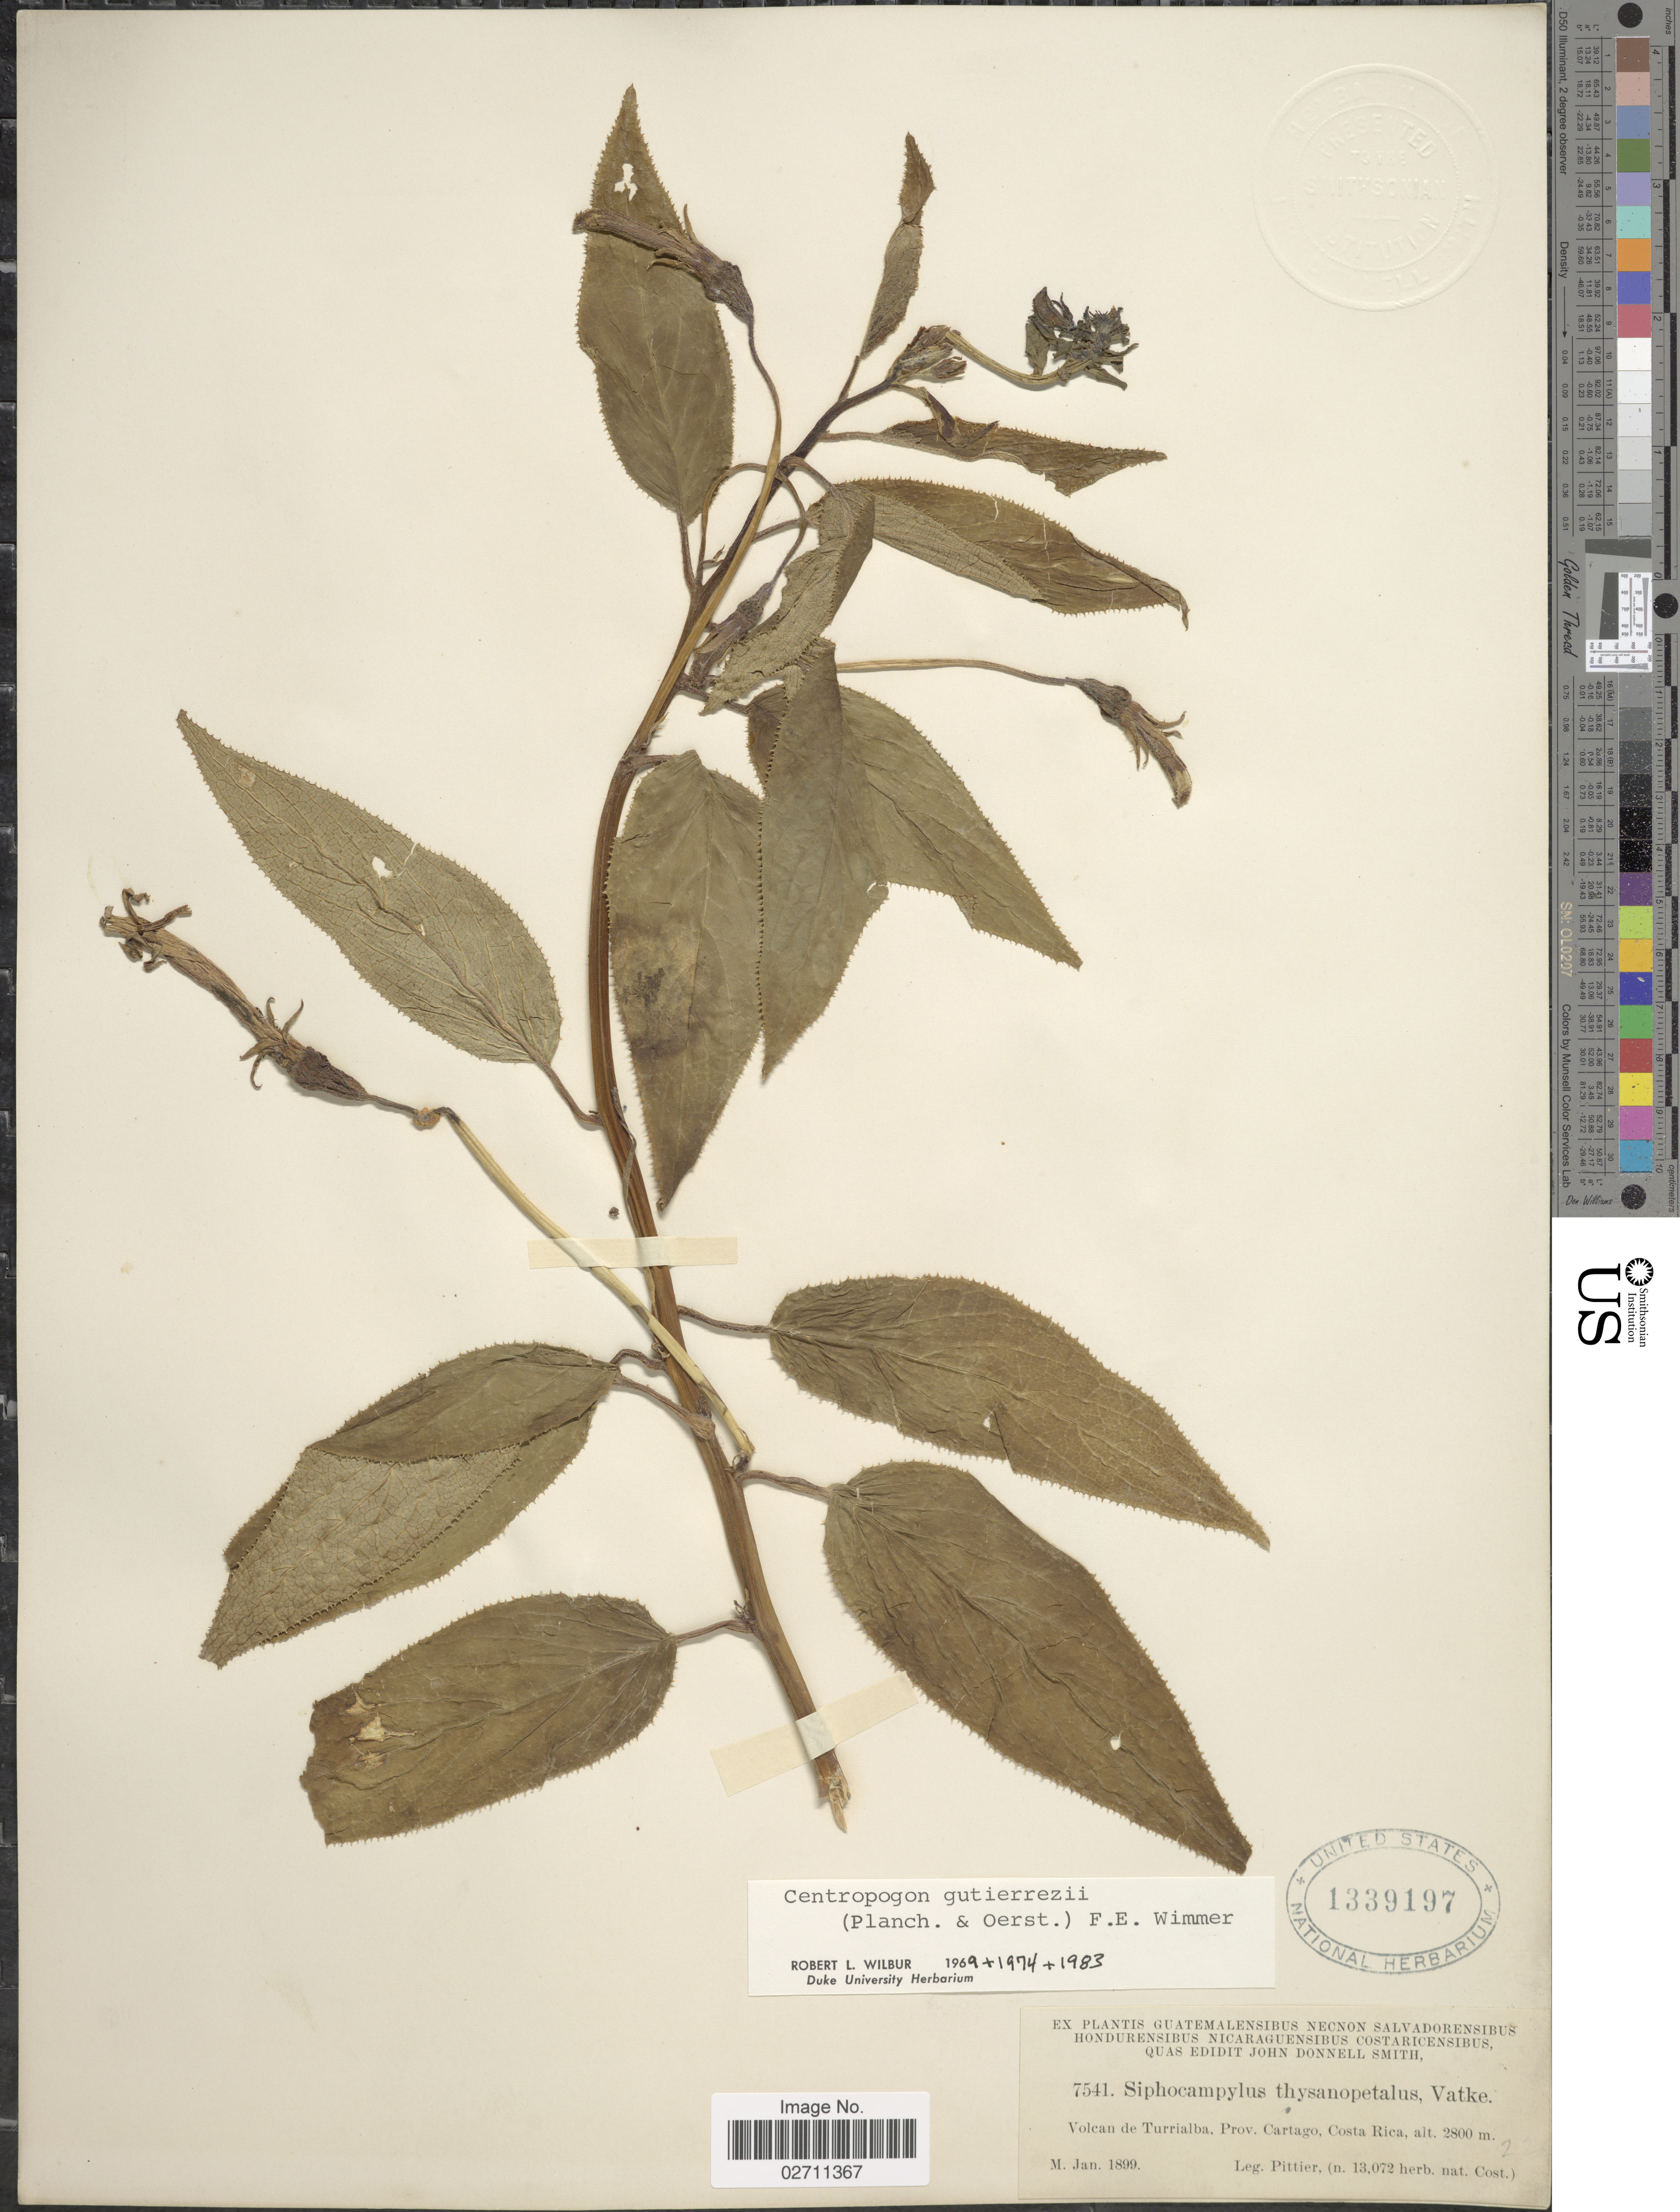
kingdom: Plantae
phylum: Tracheophyta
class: Magnoliopsida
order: Asterales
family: Campanulaceae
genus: Centropogon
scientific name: Centropogon gutierrezii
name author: (Planch. & Oerst.) E. Wimm.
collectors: Pittier, --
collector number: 7541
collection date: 1899-01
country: Costa Rica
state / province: Cartago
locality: Volcan de Turrialba.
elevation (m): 2800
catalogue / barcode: US 1339197